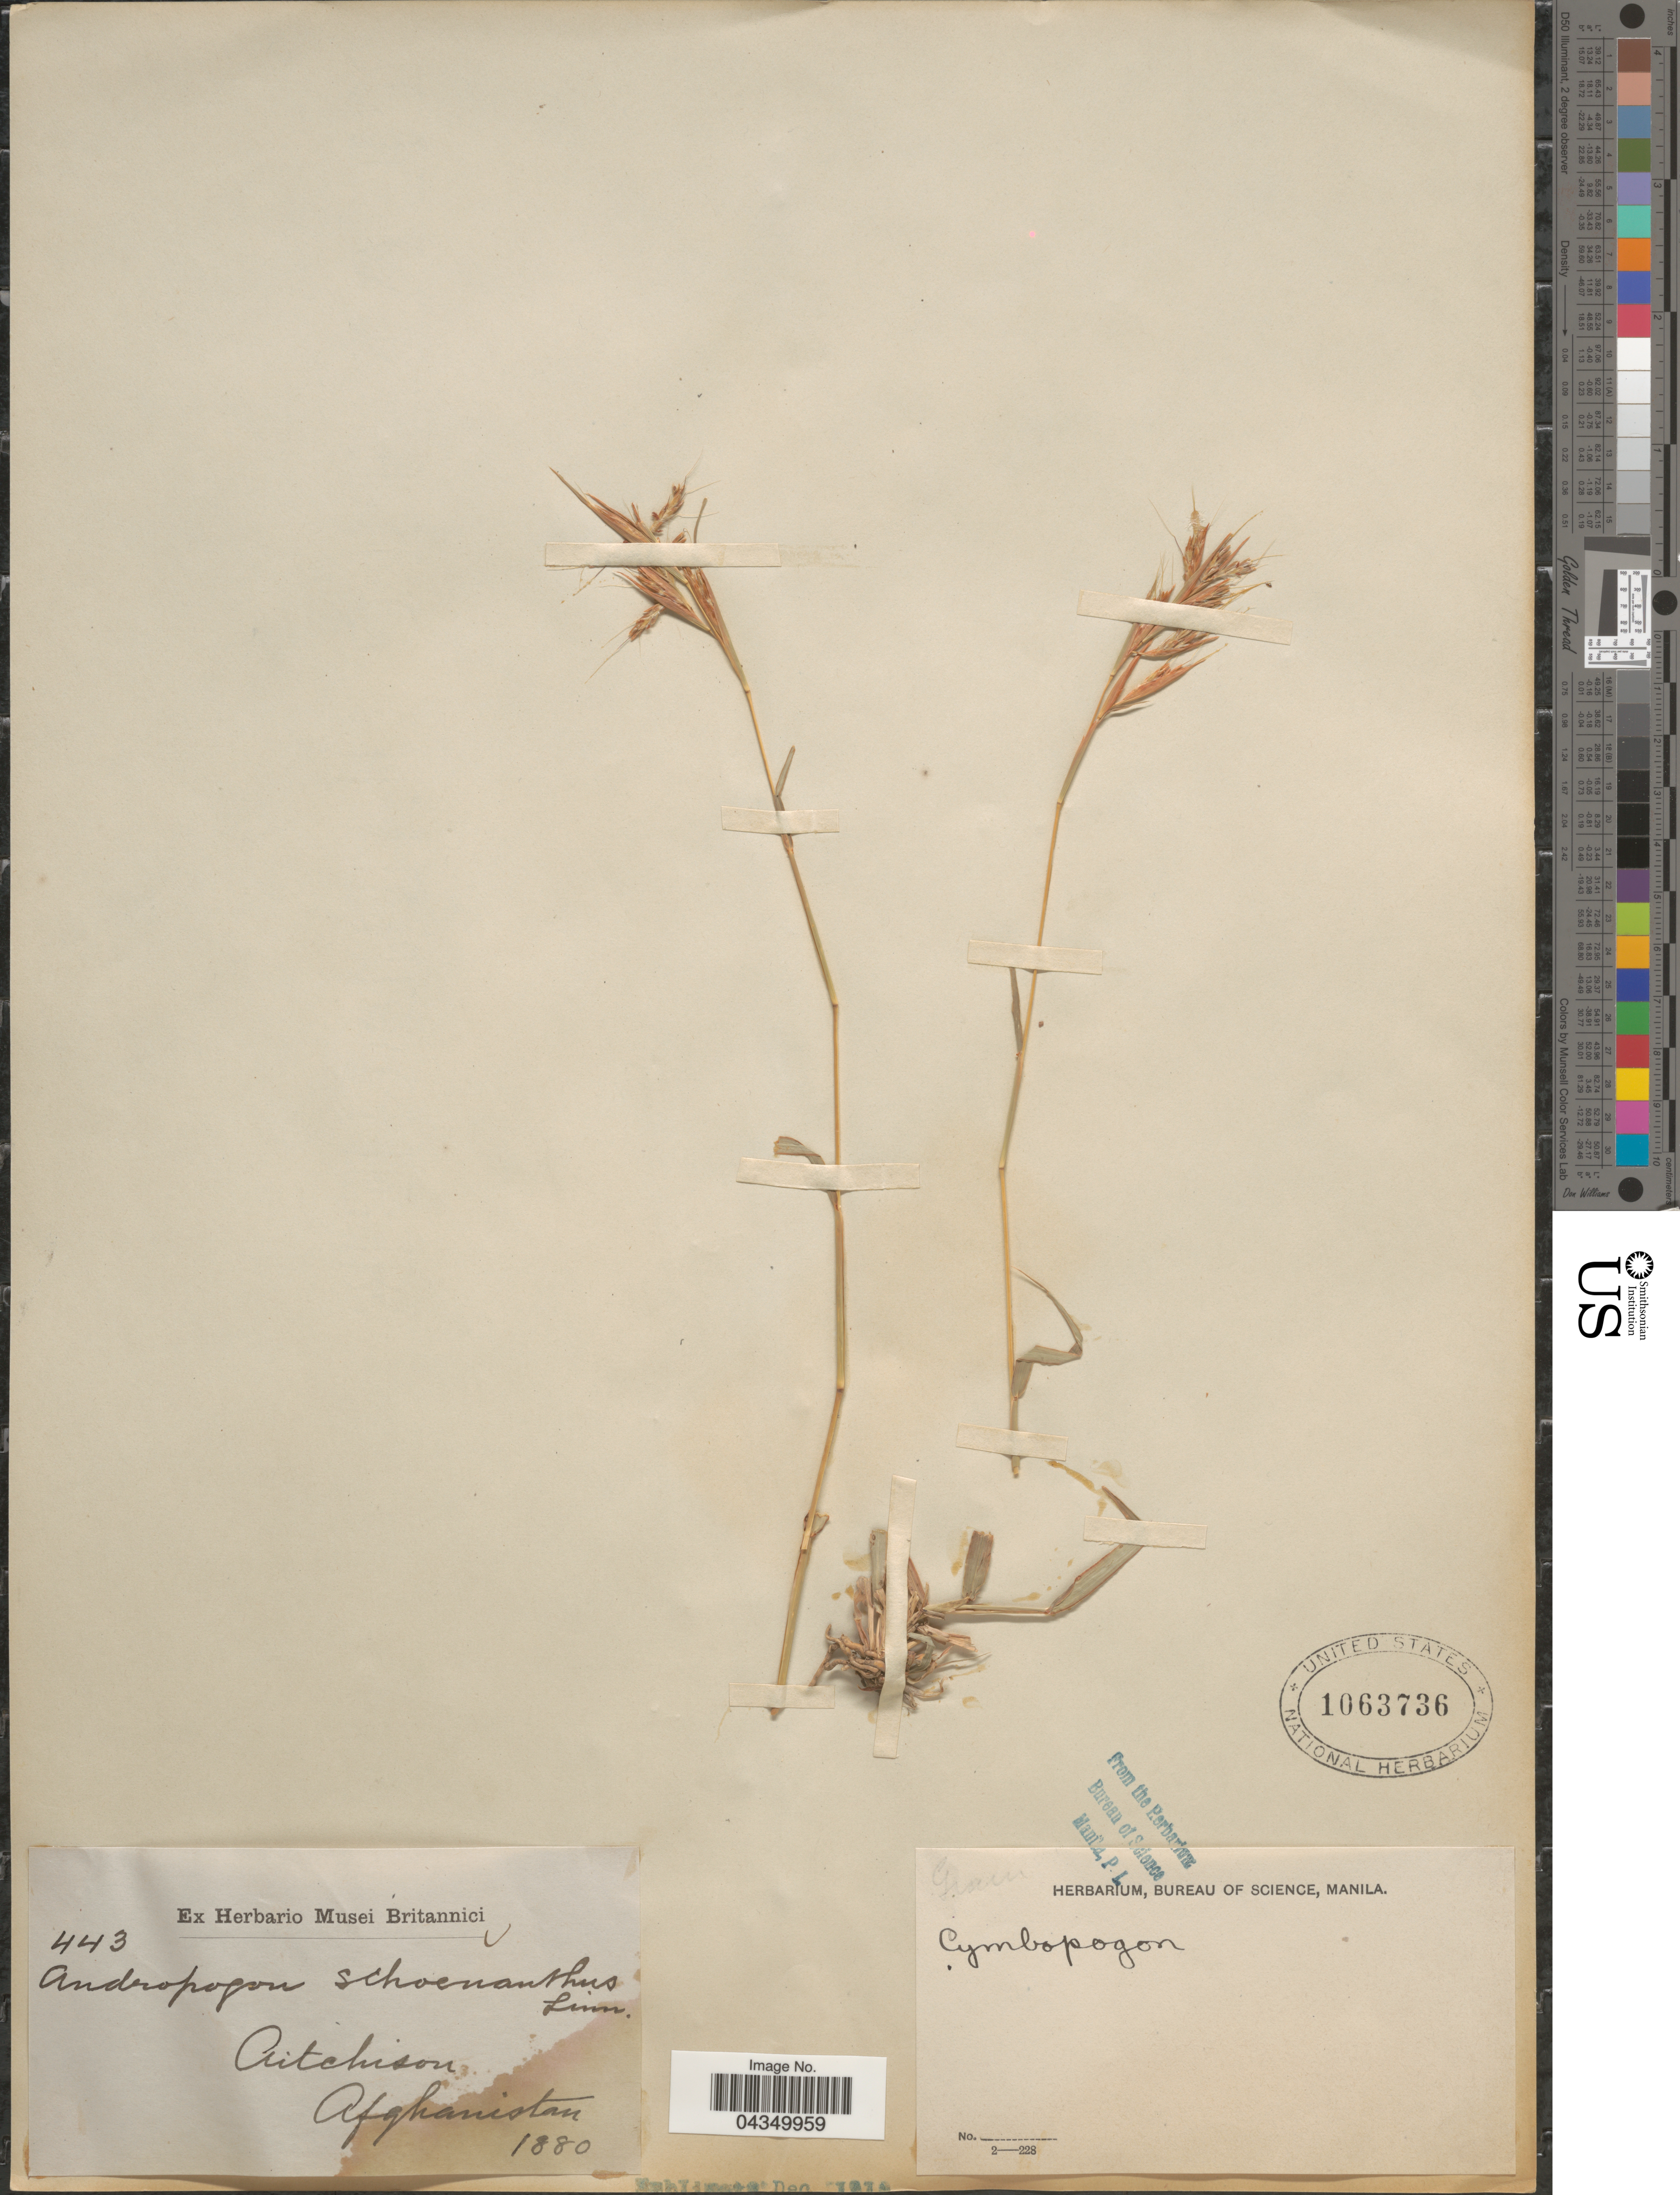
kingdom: Plantae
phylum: Tracheophyta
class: Liliopsida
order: Poales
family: Poaceae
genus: Cymbopogon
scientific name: Cymbopogon iwarancusa subsp. olivieri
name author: (Boiss.) Soenarko & Reinwardtia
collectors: Aitchison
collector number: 443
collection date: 1880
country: Afghanistan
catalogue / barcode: US 1063736